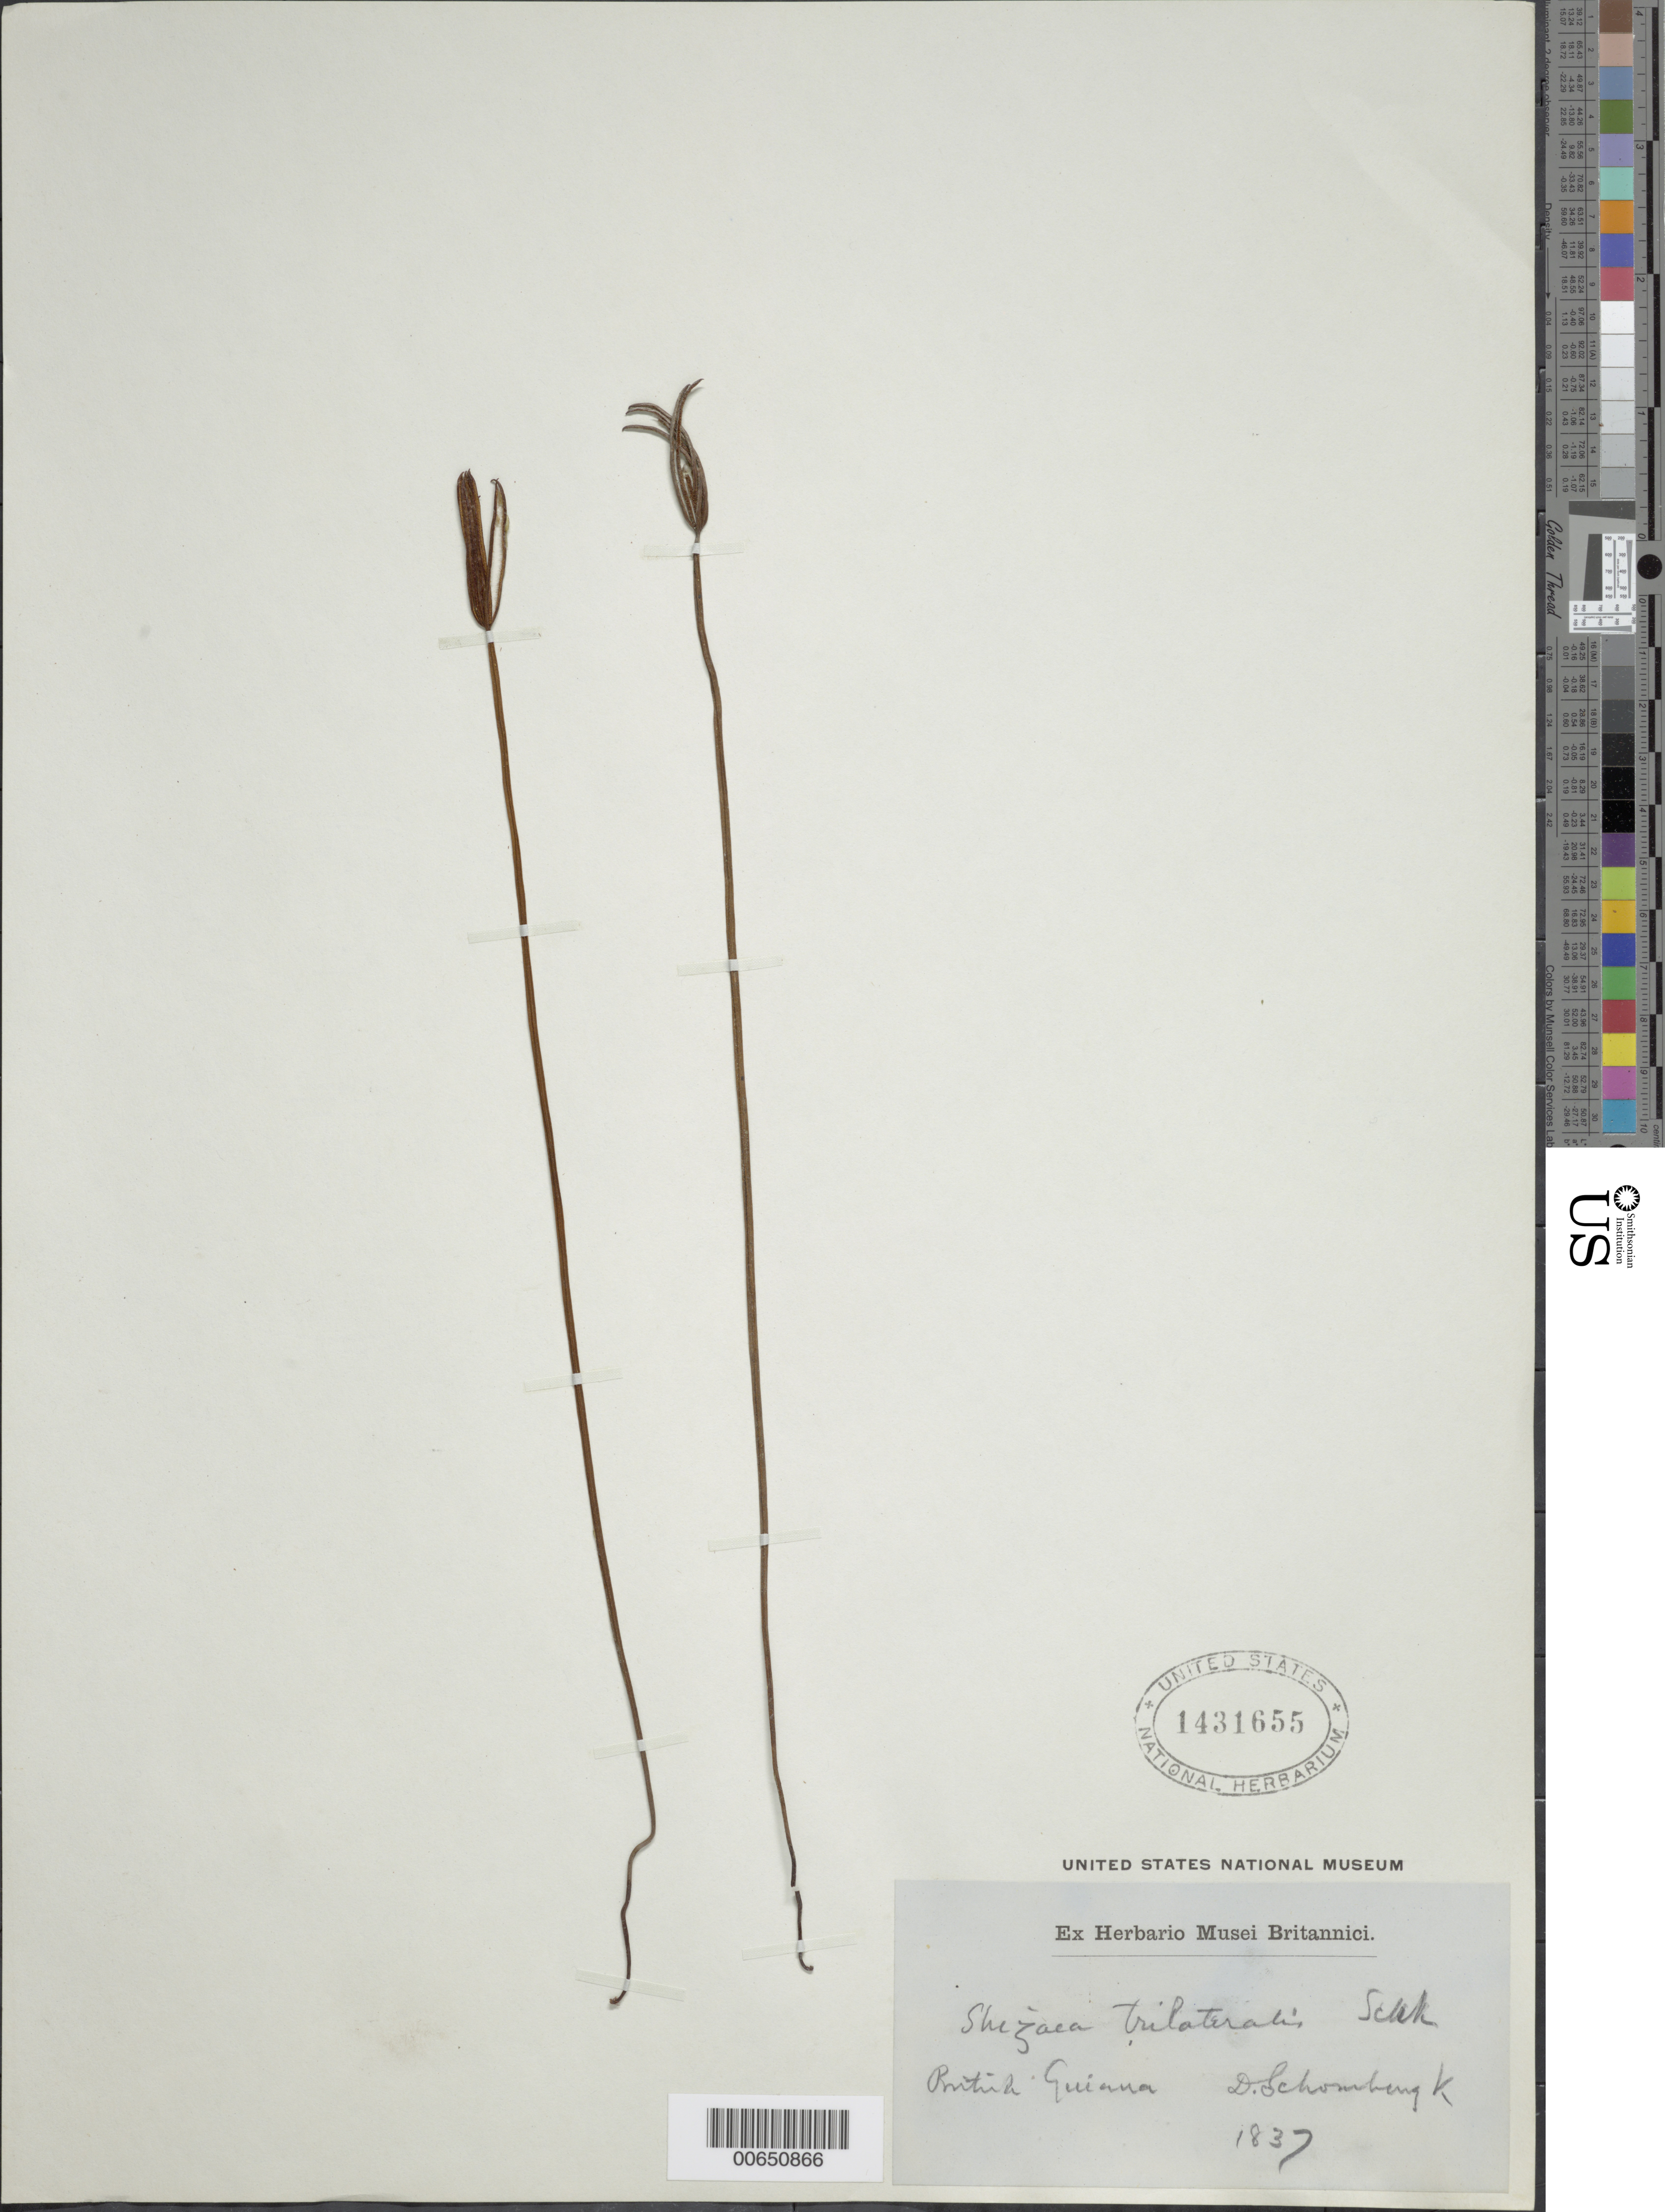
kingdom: Plantae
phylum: Tracheophyta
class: Polypodiopsida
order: Schizaeales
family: Schizaeaceae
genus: Actinostachys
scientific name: Actinostachys pennula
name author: (Sw.) Hook.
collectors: R. H. Schomburgk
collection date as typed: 1837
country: Guyana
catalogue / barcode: US 1431655